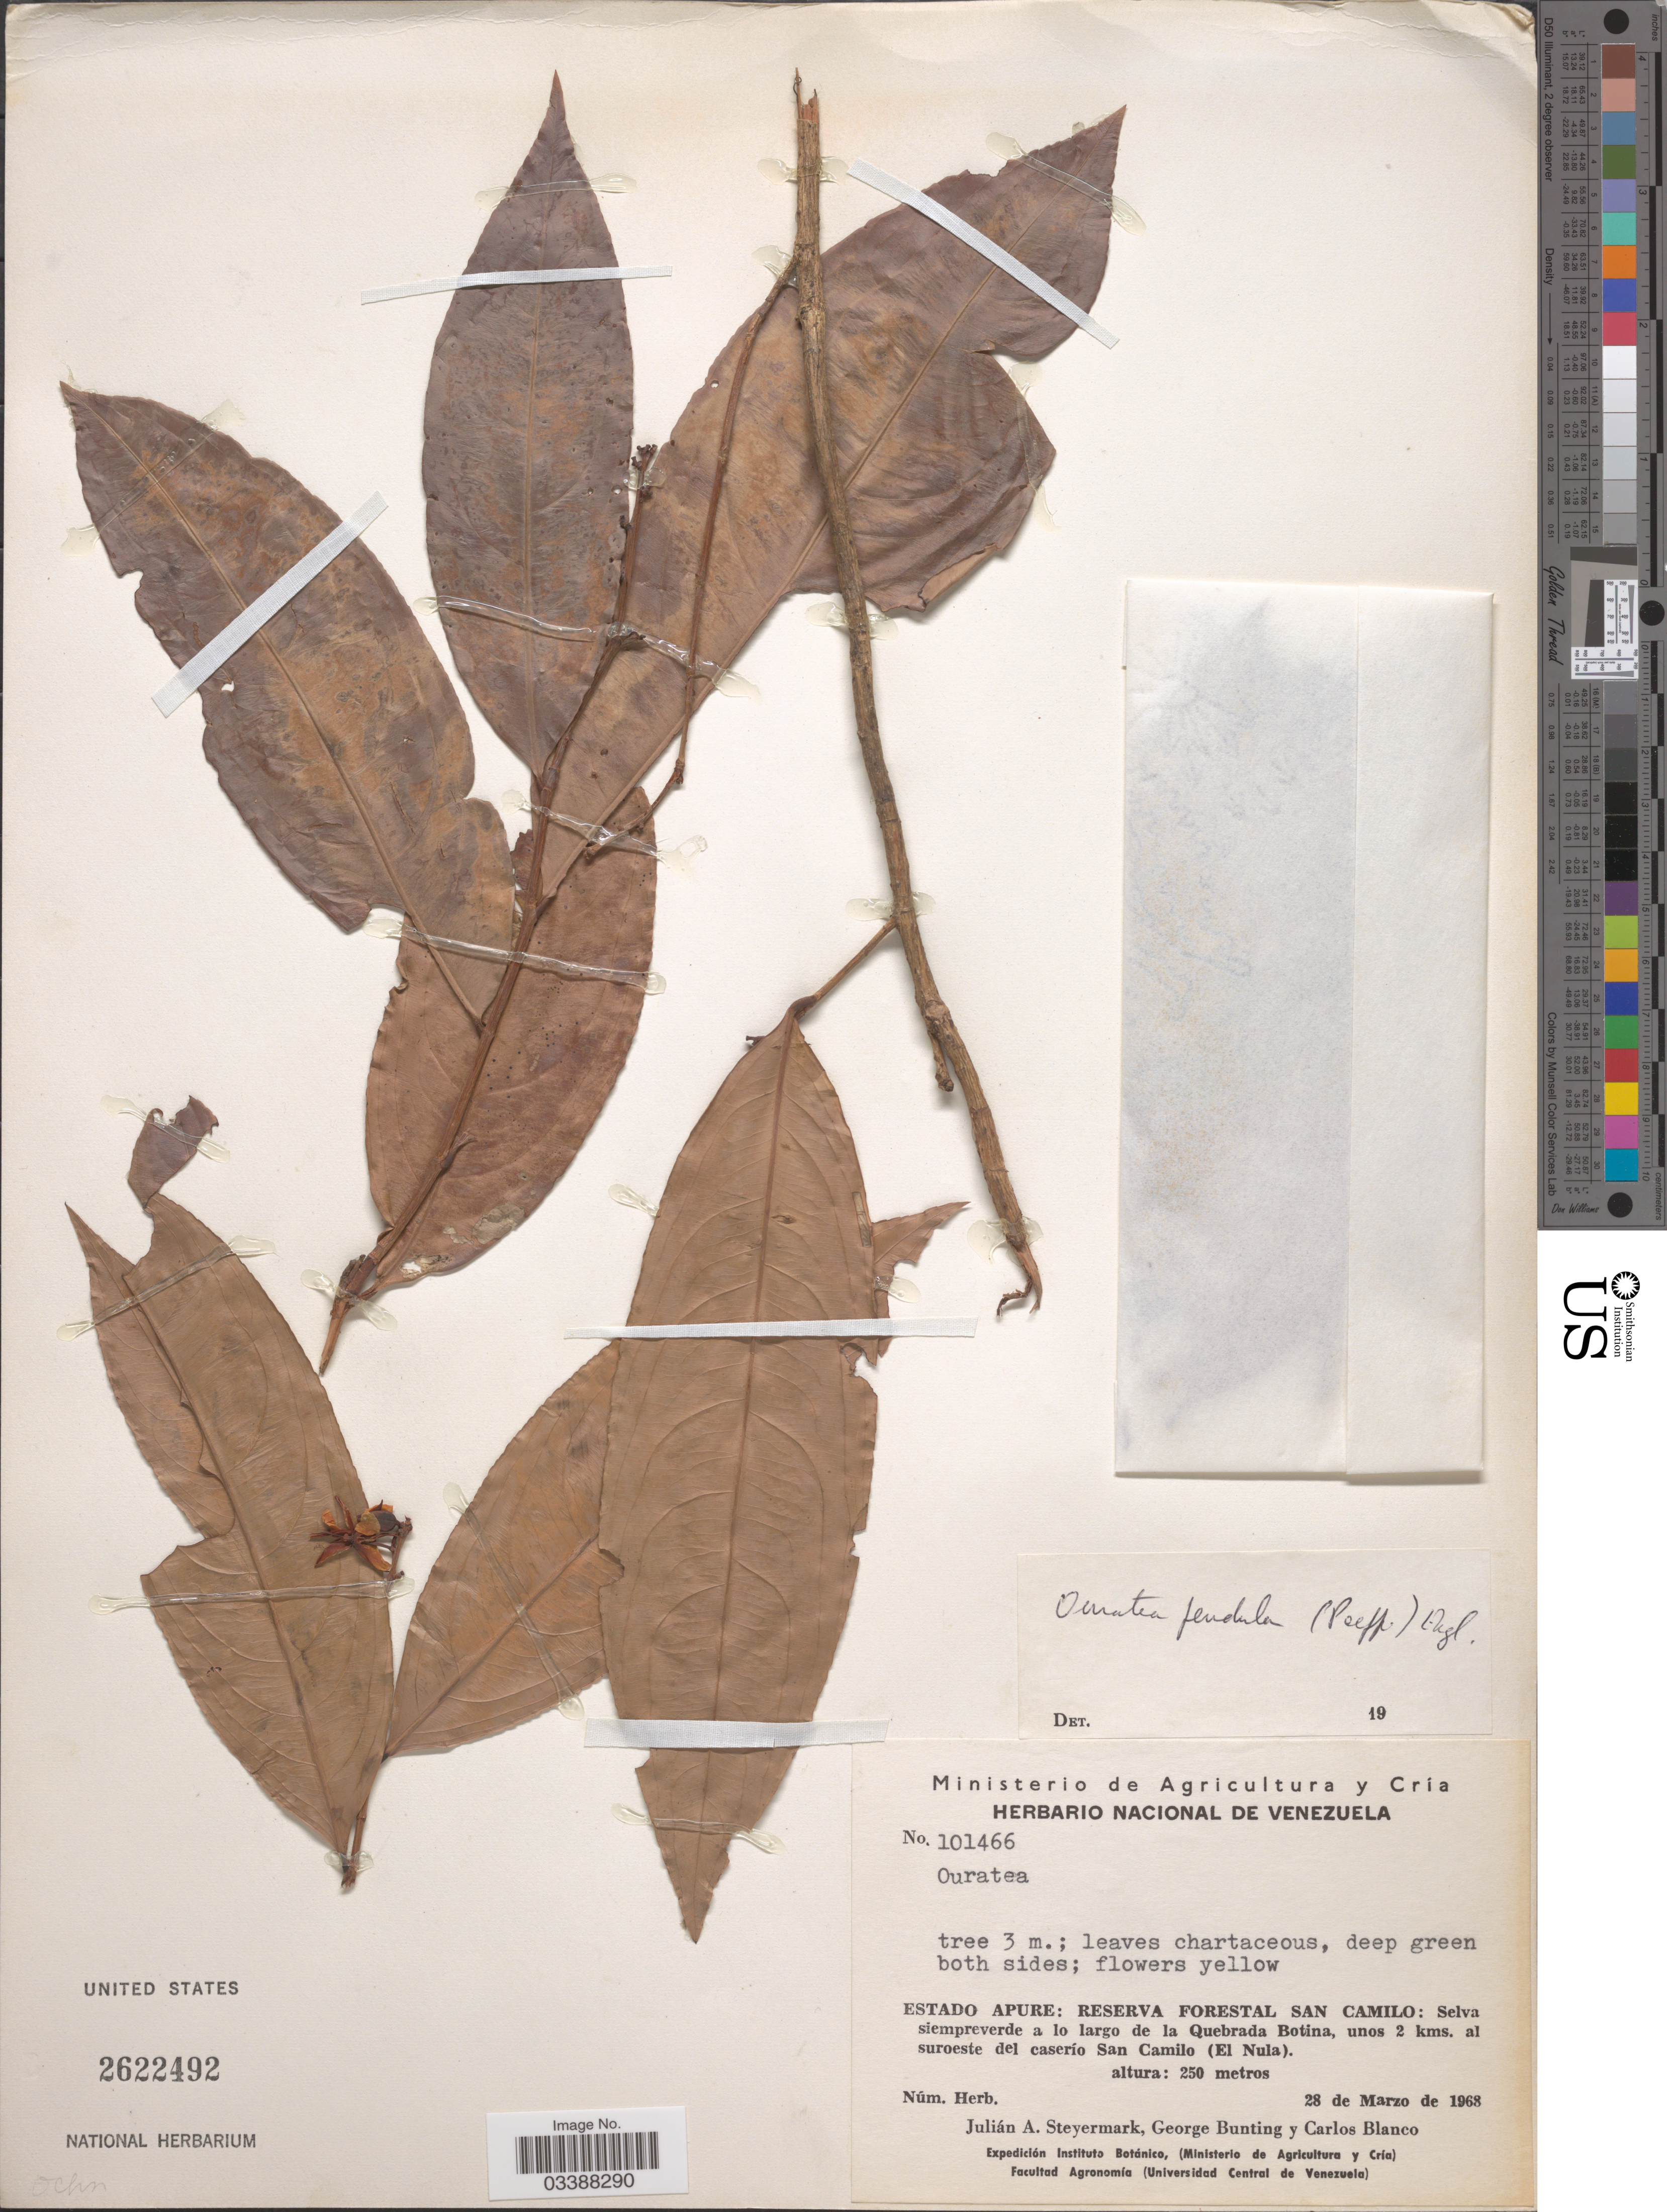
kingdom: Plantae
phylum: Tracheophyta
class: Magnoliopsida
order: Malpighiales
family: Ochnaceae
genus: Ouratea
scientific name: Ouratea pendula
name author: Poepp. ex Engl.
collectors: J. Steyermark, G. S. Bunting & C. Blanco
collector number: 101466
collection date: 1968-03-28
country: Venezuela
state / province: Apure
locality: Reserva Forestal San Camilo: Selva siempreverde a lo largo de la Quebrada Botina, unos 2 kms. al suroeste del caserío San Camilo (El Nula).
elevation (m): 250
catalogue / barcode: US 2622492